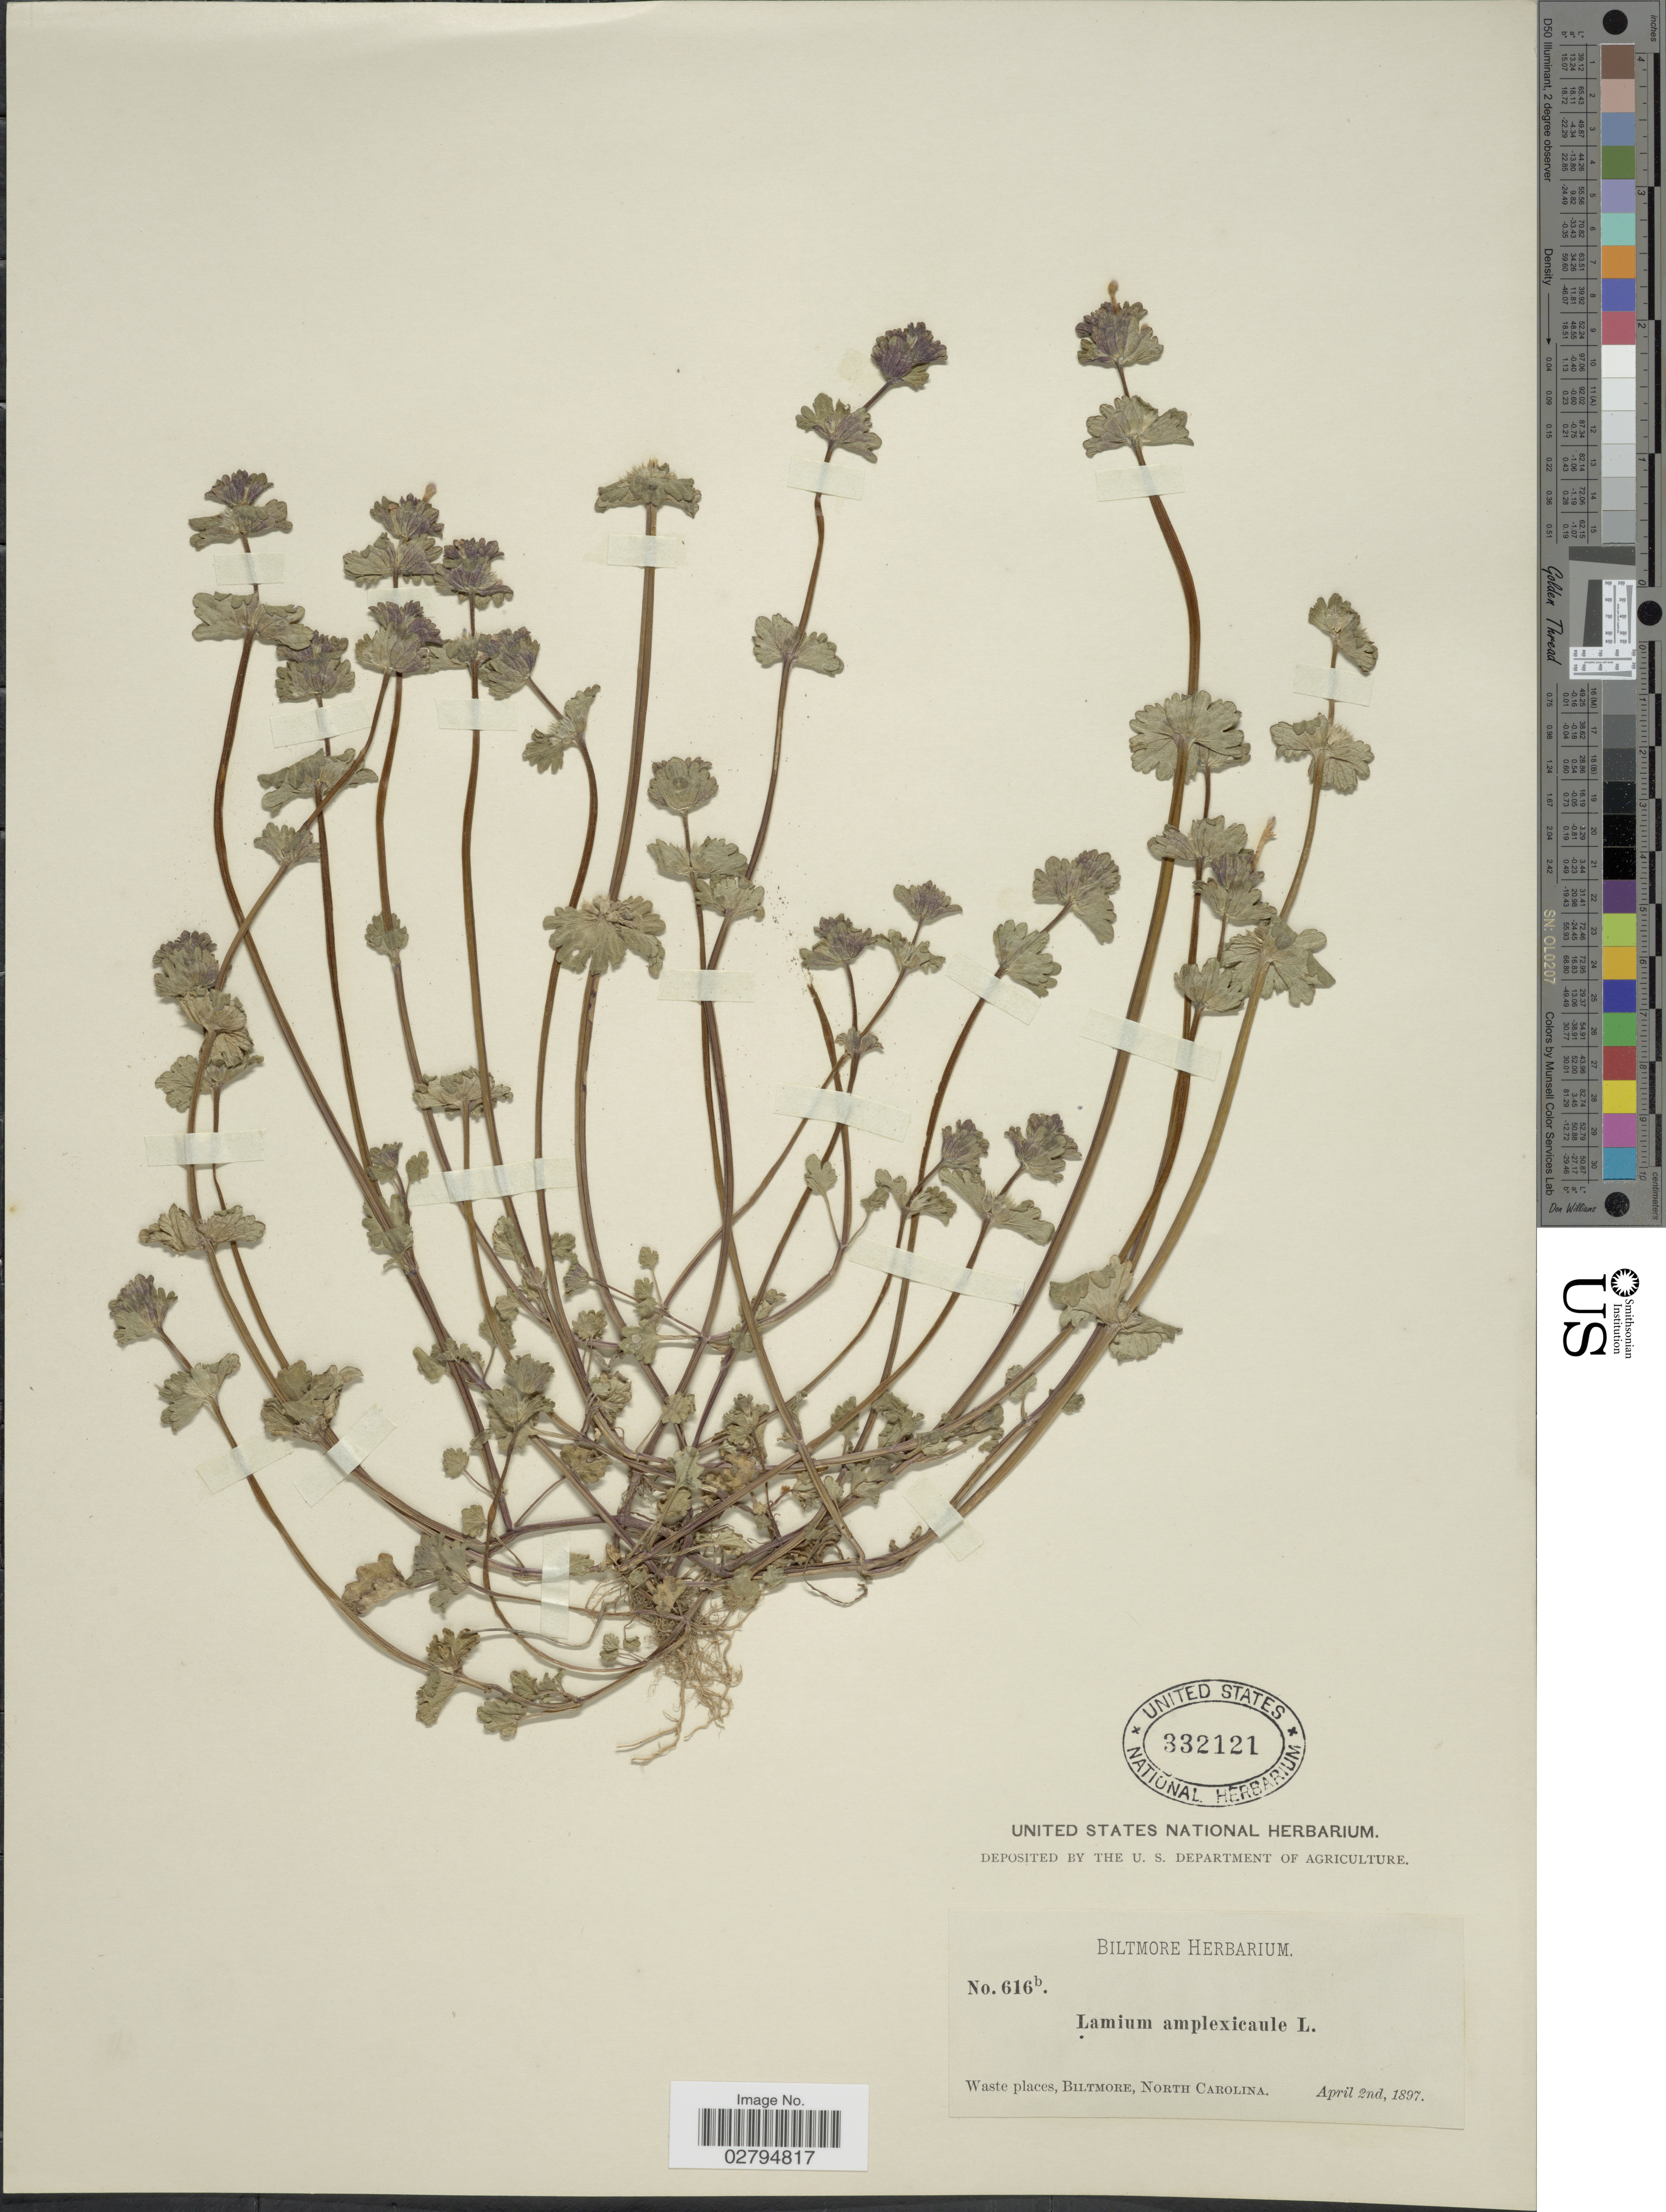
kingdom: Plantae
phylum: Tracheophyta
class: Magnoliopsida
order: Lamiales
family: Lamiaceae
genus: Lamium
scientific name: Lamium amplexicaule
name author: L.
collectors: ex herb. Biltmore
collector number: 616b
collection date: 1897-04-02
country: United States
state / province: North Carolina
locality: Waste places, Biltmore.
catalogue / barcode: US 332121